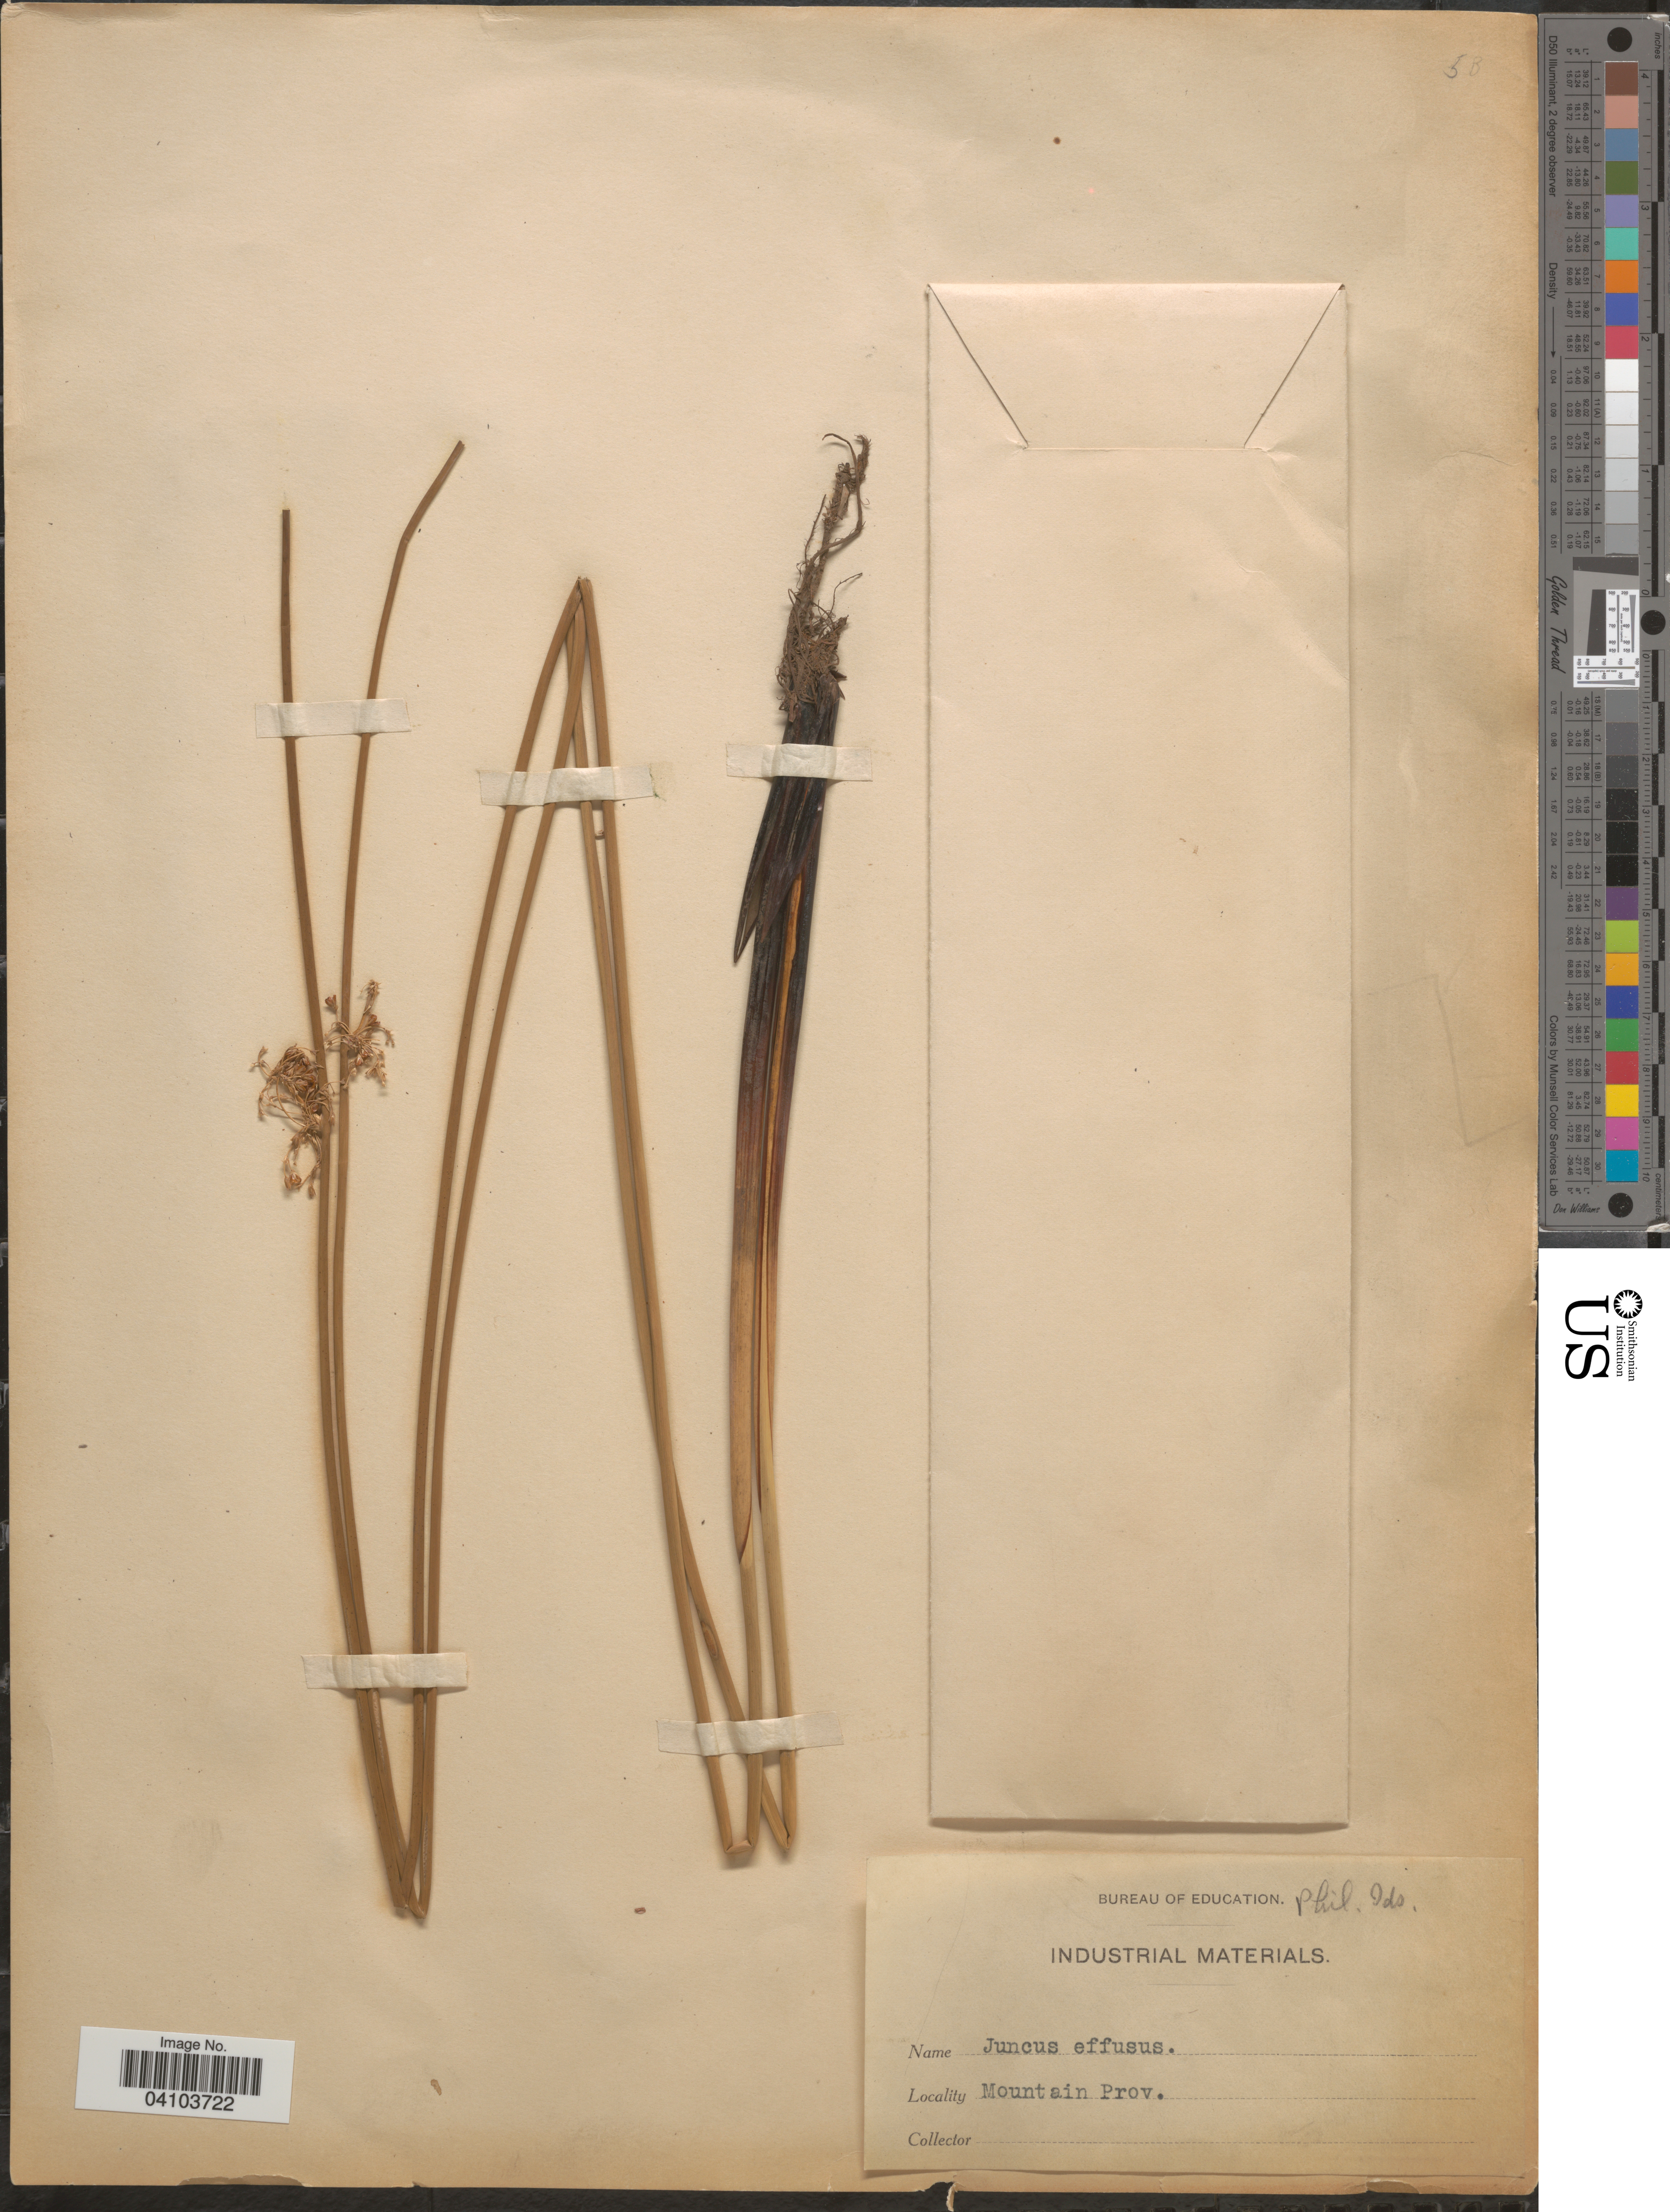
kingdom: Plantae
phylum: Tracheophyta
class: Liliopsida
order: Poales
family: Juncaceae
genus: Juncus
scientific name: Juncus decipiens subsp. medianus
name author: (Ridl.) L.A.S. Johnson & K.L. Wilson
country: Philippines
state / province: Cordillera (Administrative Region)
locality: Phil. Ids. Mountain Prov.